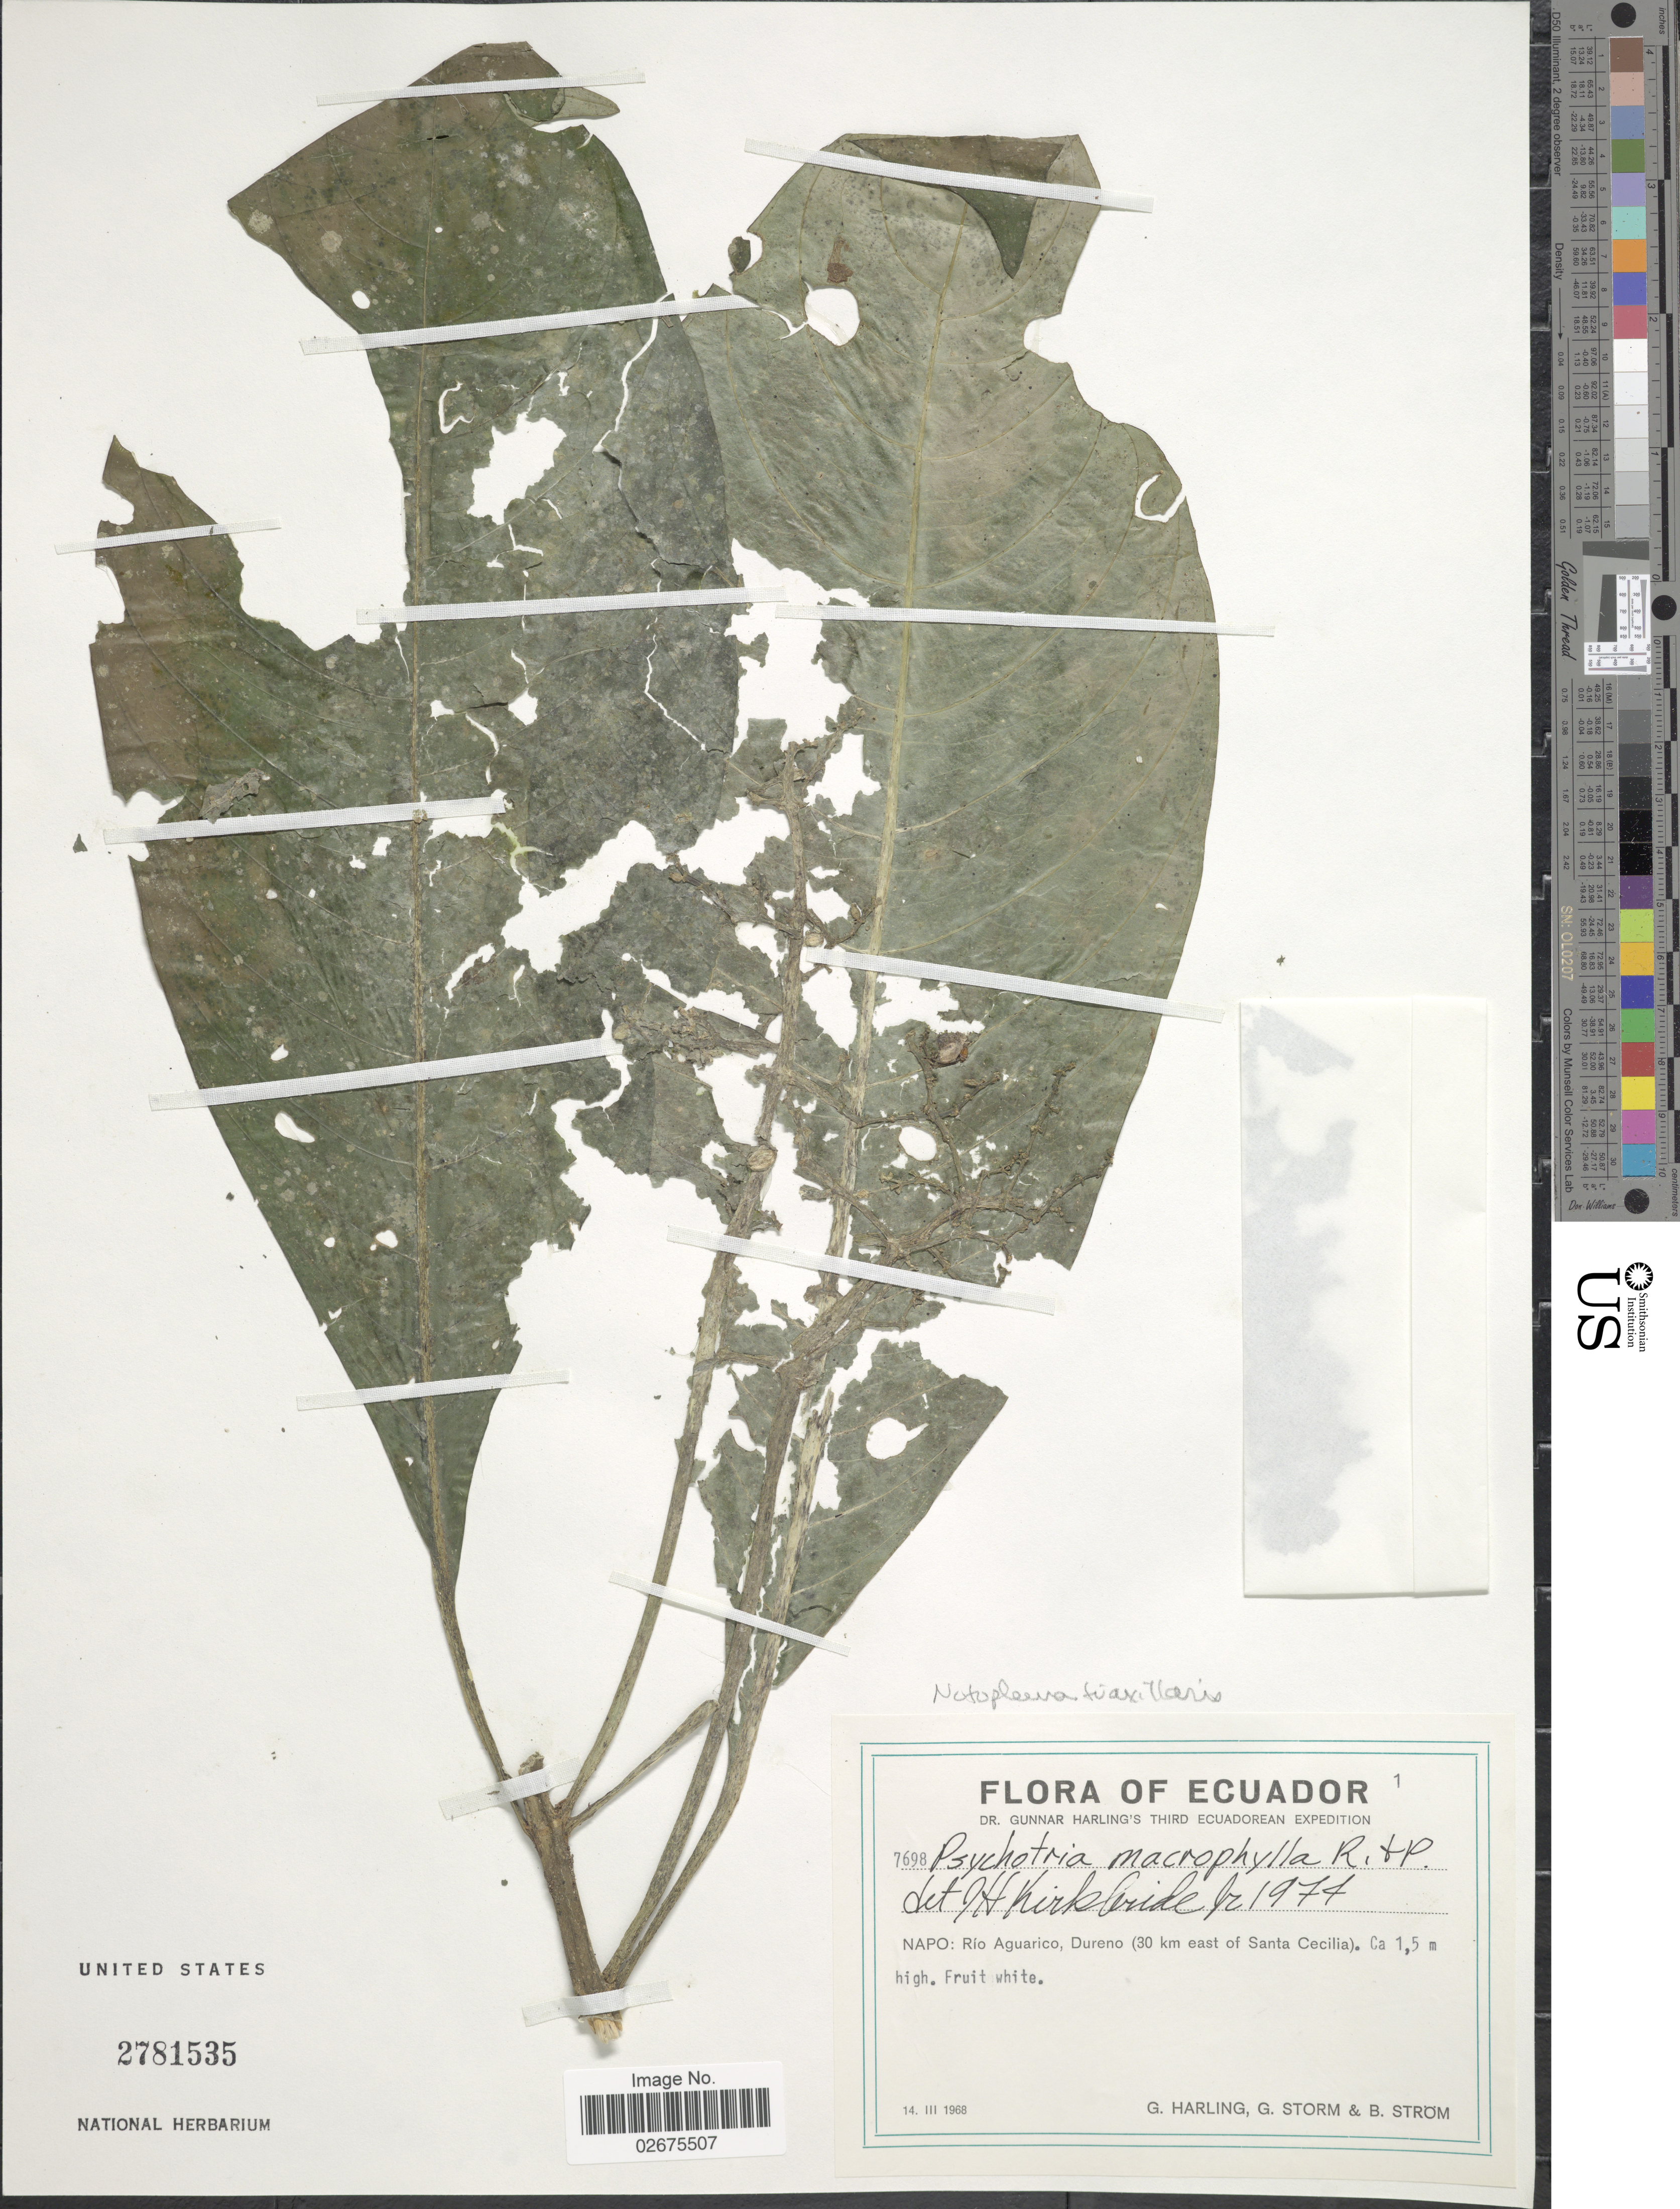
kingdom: Plantae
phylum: Tracheophyta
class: Magnoliopsida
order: Gentianales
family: Rubiaceae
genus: Notopleura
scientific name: Notopleura triaxillaris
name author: C.M. Taylor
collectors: G. Harling, G. Storm & B. Ström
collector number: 7698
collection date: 1968-03-14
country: Ecuador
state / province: Napo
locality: Rio Aguarico, Dureno (30 km east of Santa Cecilia)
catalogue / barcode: US 2781535